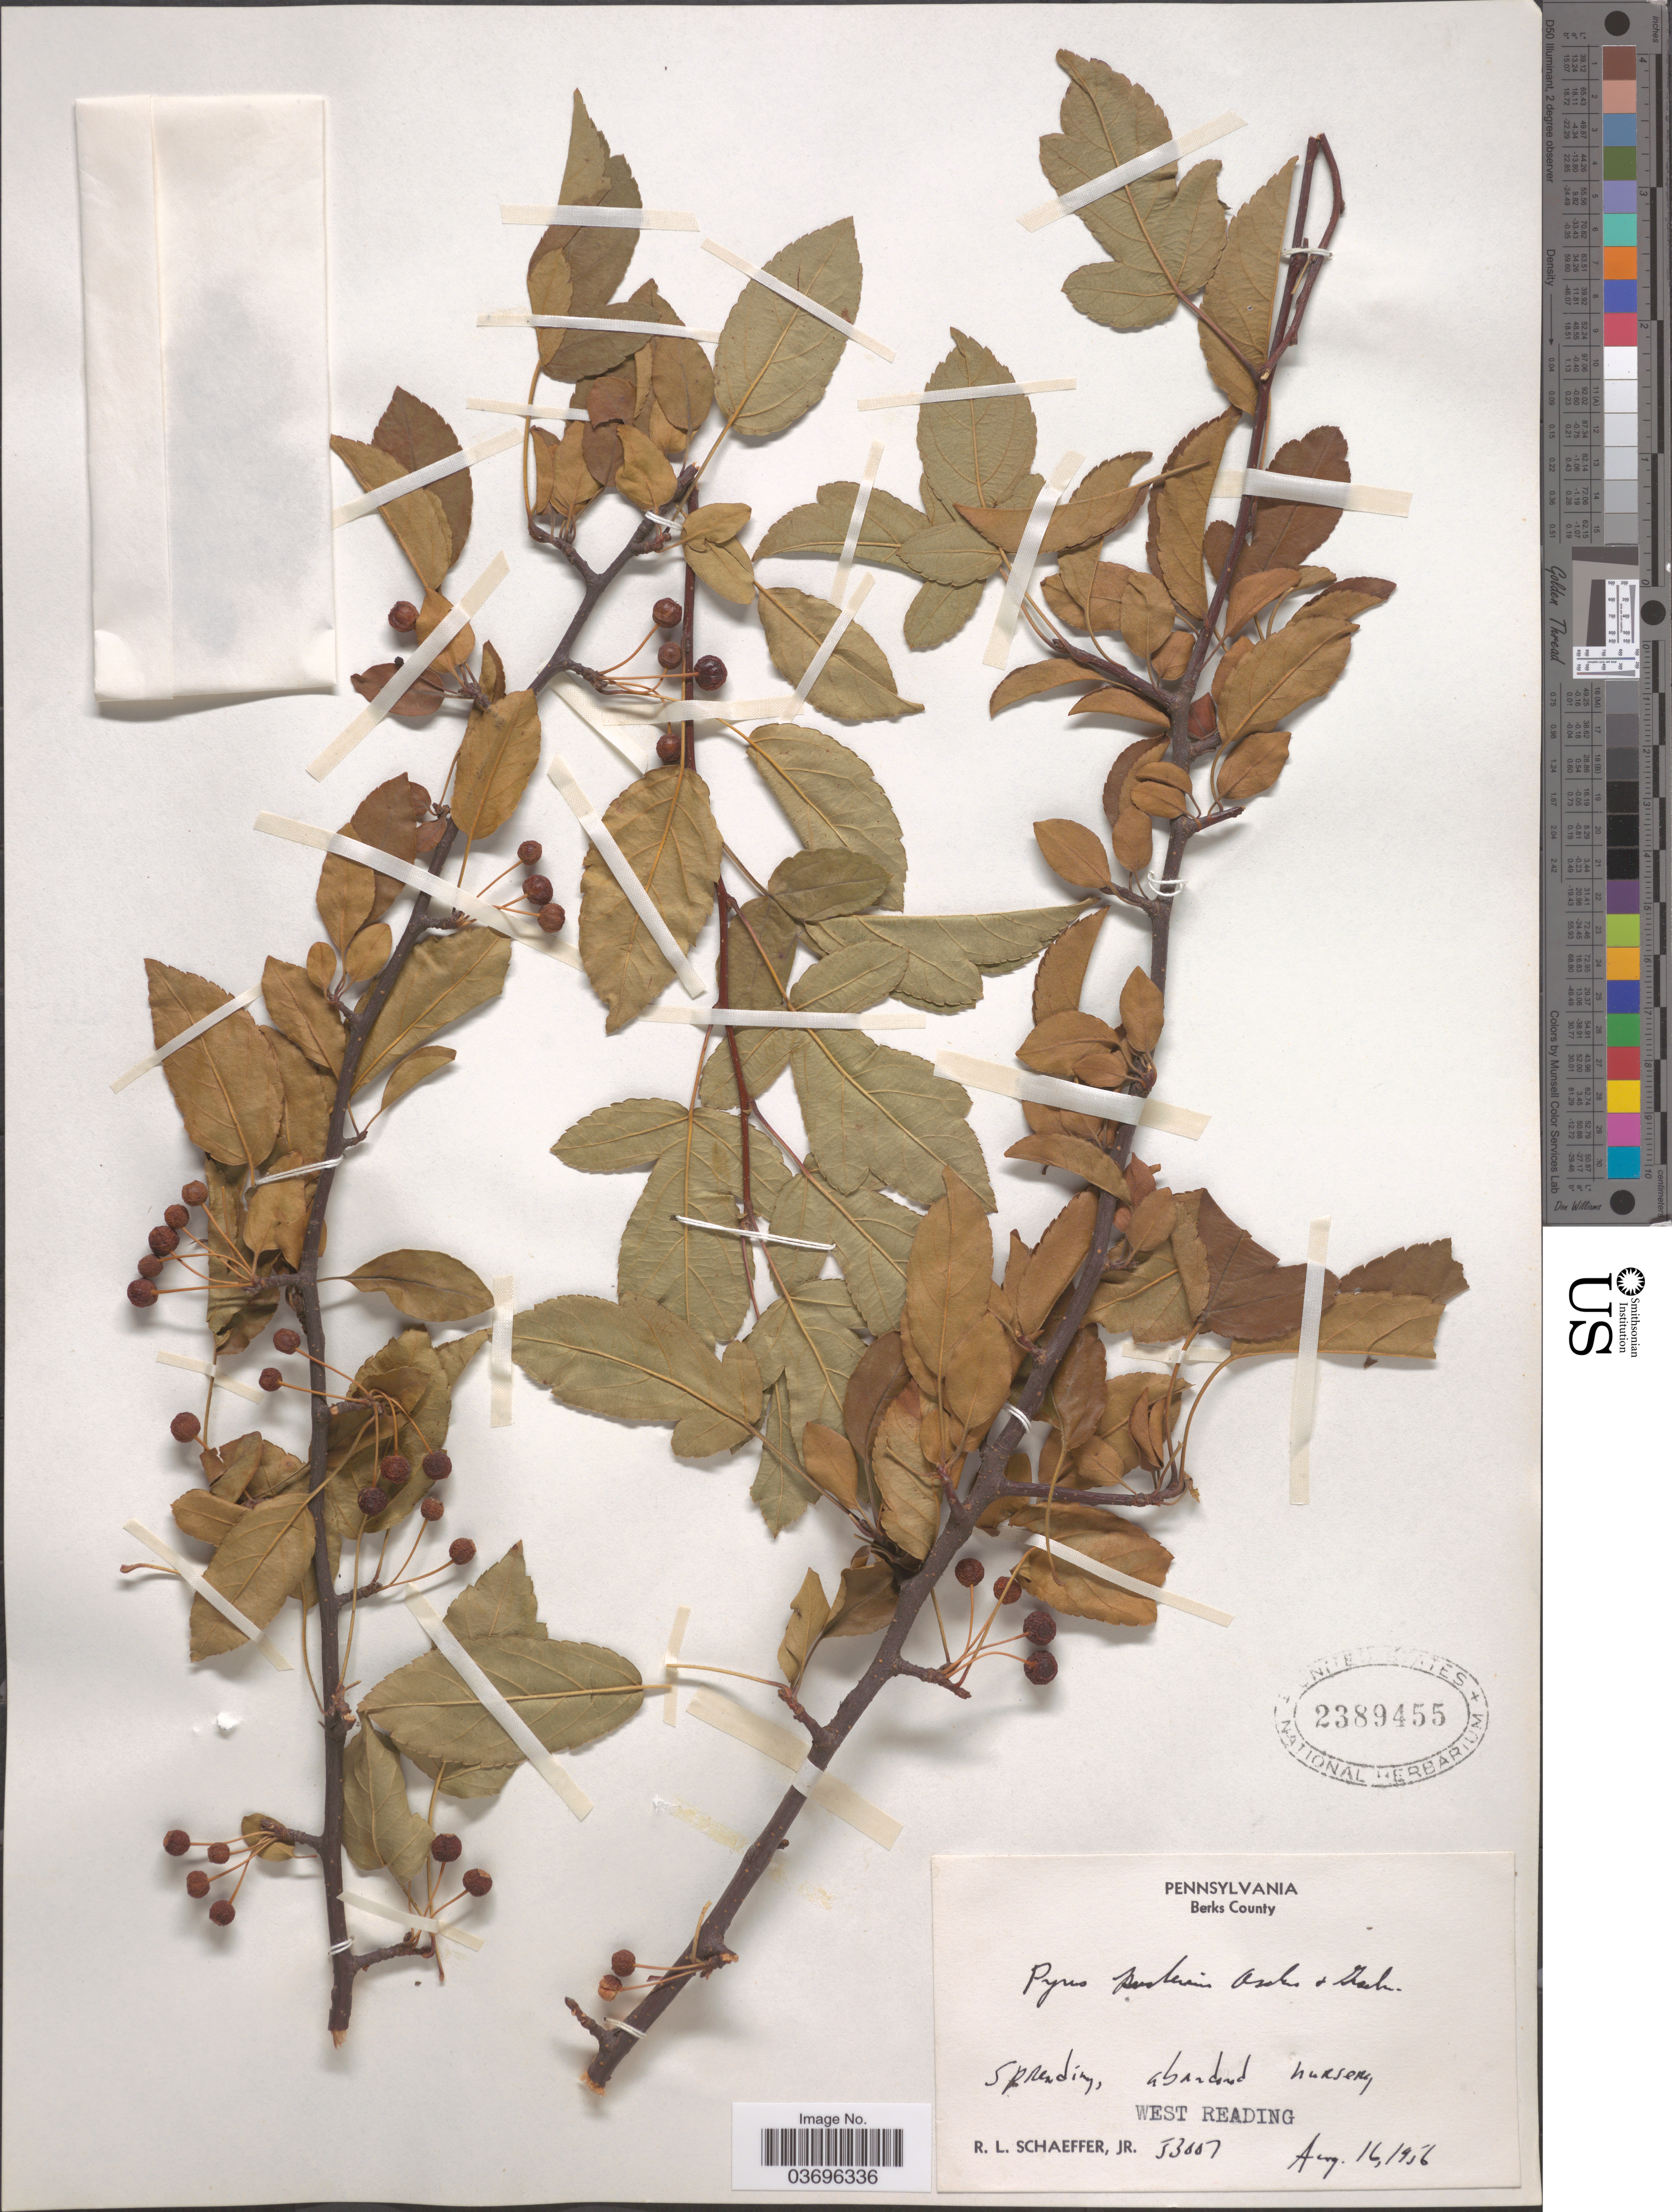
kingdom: Plantae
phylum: Tracheophyta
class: Magnoliopsida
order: Rosales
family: Rosaceae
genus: Pyrus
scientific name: Pyrus pulcherrima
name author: Asch. & Graebn.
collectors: R. L. Schaeffer Jr.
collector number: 53007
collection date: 1956-08-16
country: United States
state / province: Pennsylvania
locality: Berks County. Abandoned nursery. West Reading.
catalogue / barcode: US 2389455